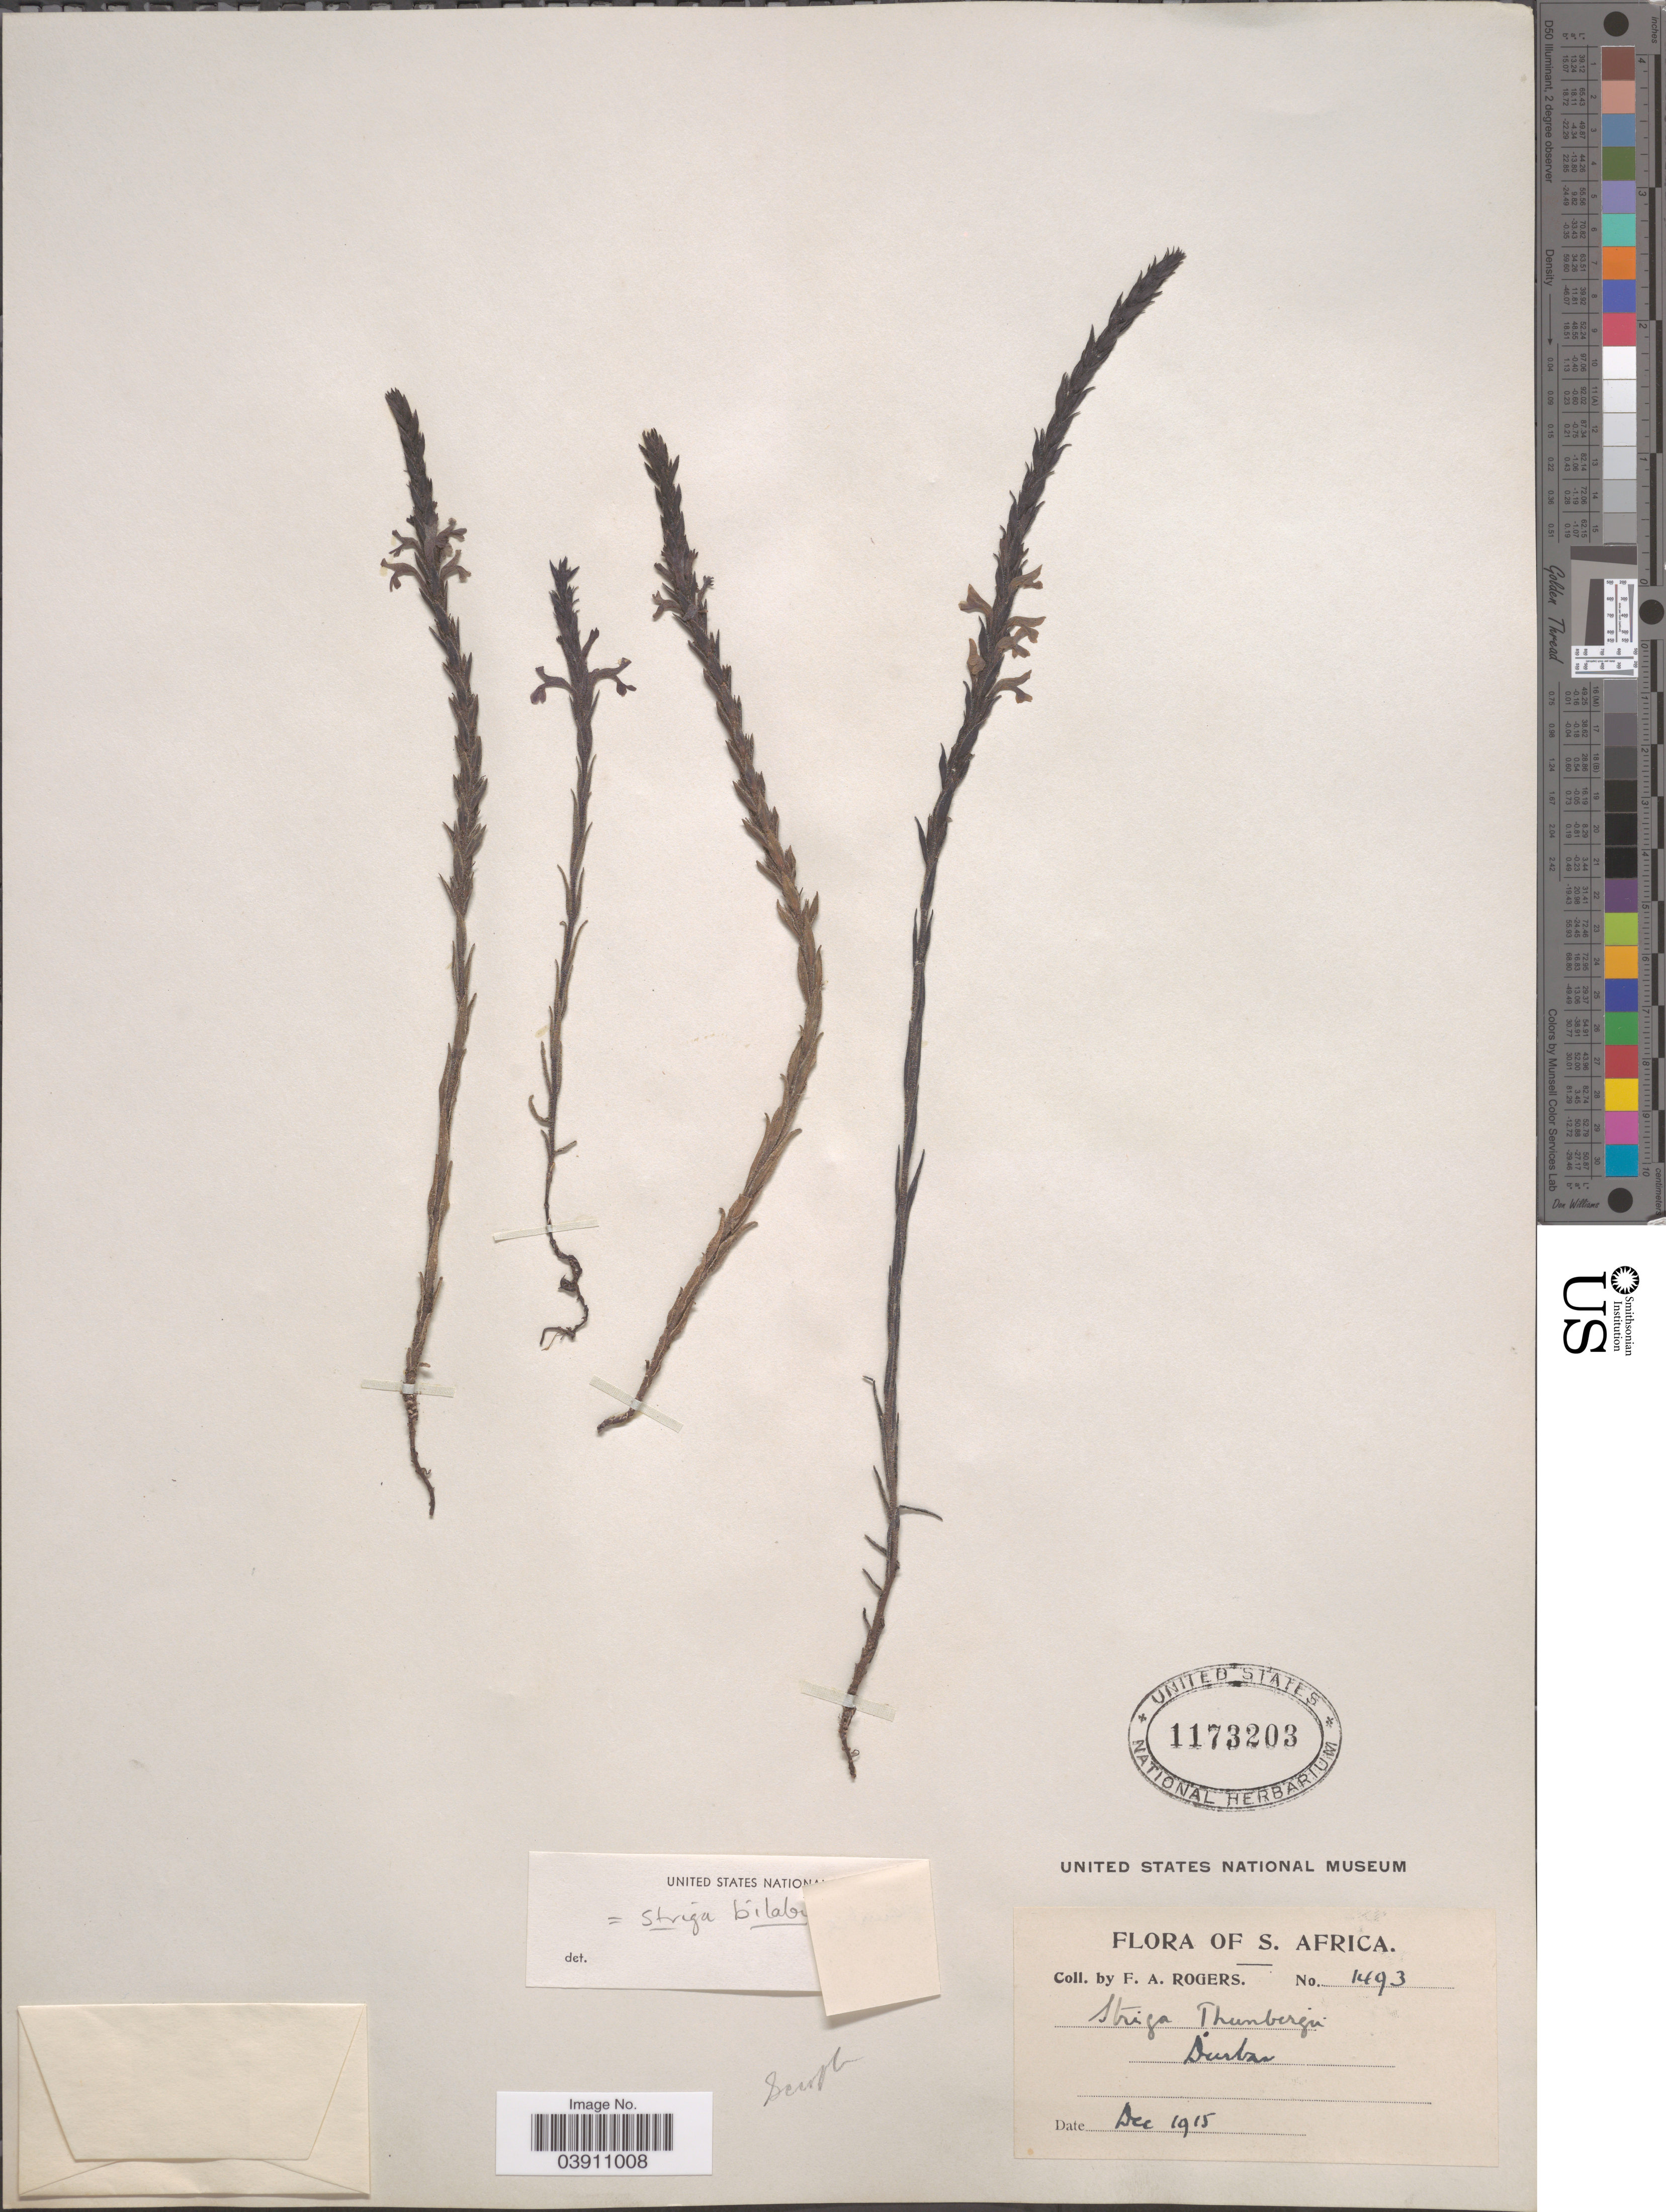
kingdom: Plantae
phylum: Tracheophyta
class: Magnoliopsida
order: Lamiales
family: Orobanchaceae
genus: Striga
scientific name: Striga thunbergii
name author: Benth.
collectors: F. A. Rogers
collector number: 1493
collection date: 1915-12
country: South Africa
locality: S. Africa. Durban.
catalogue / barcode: US 1173203